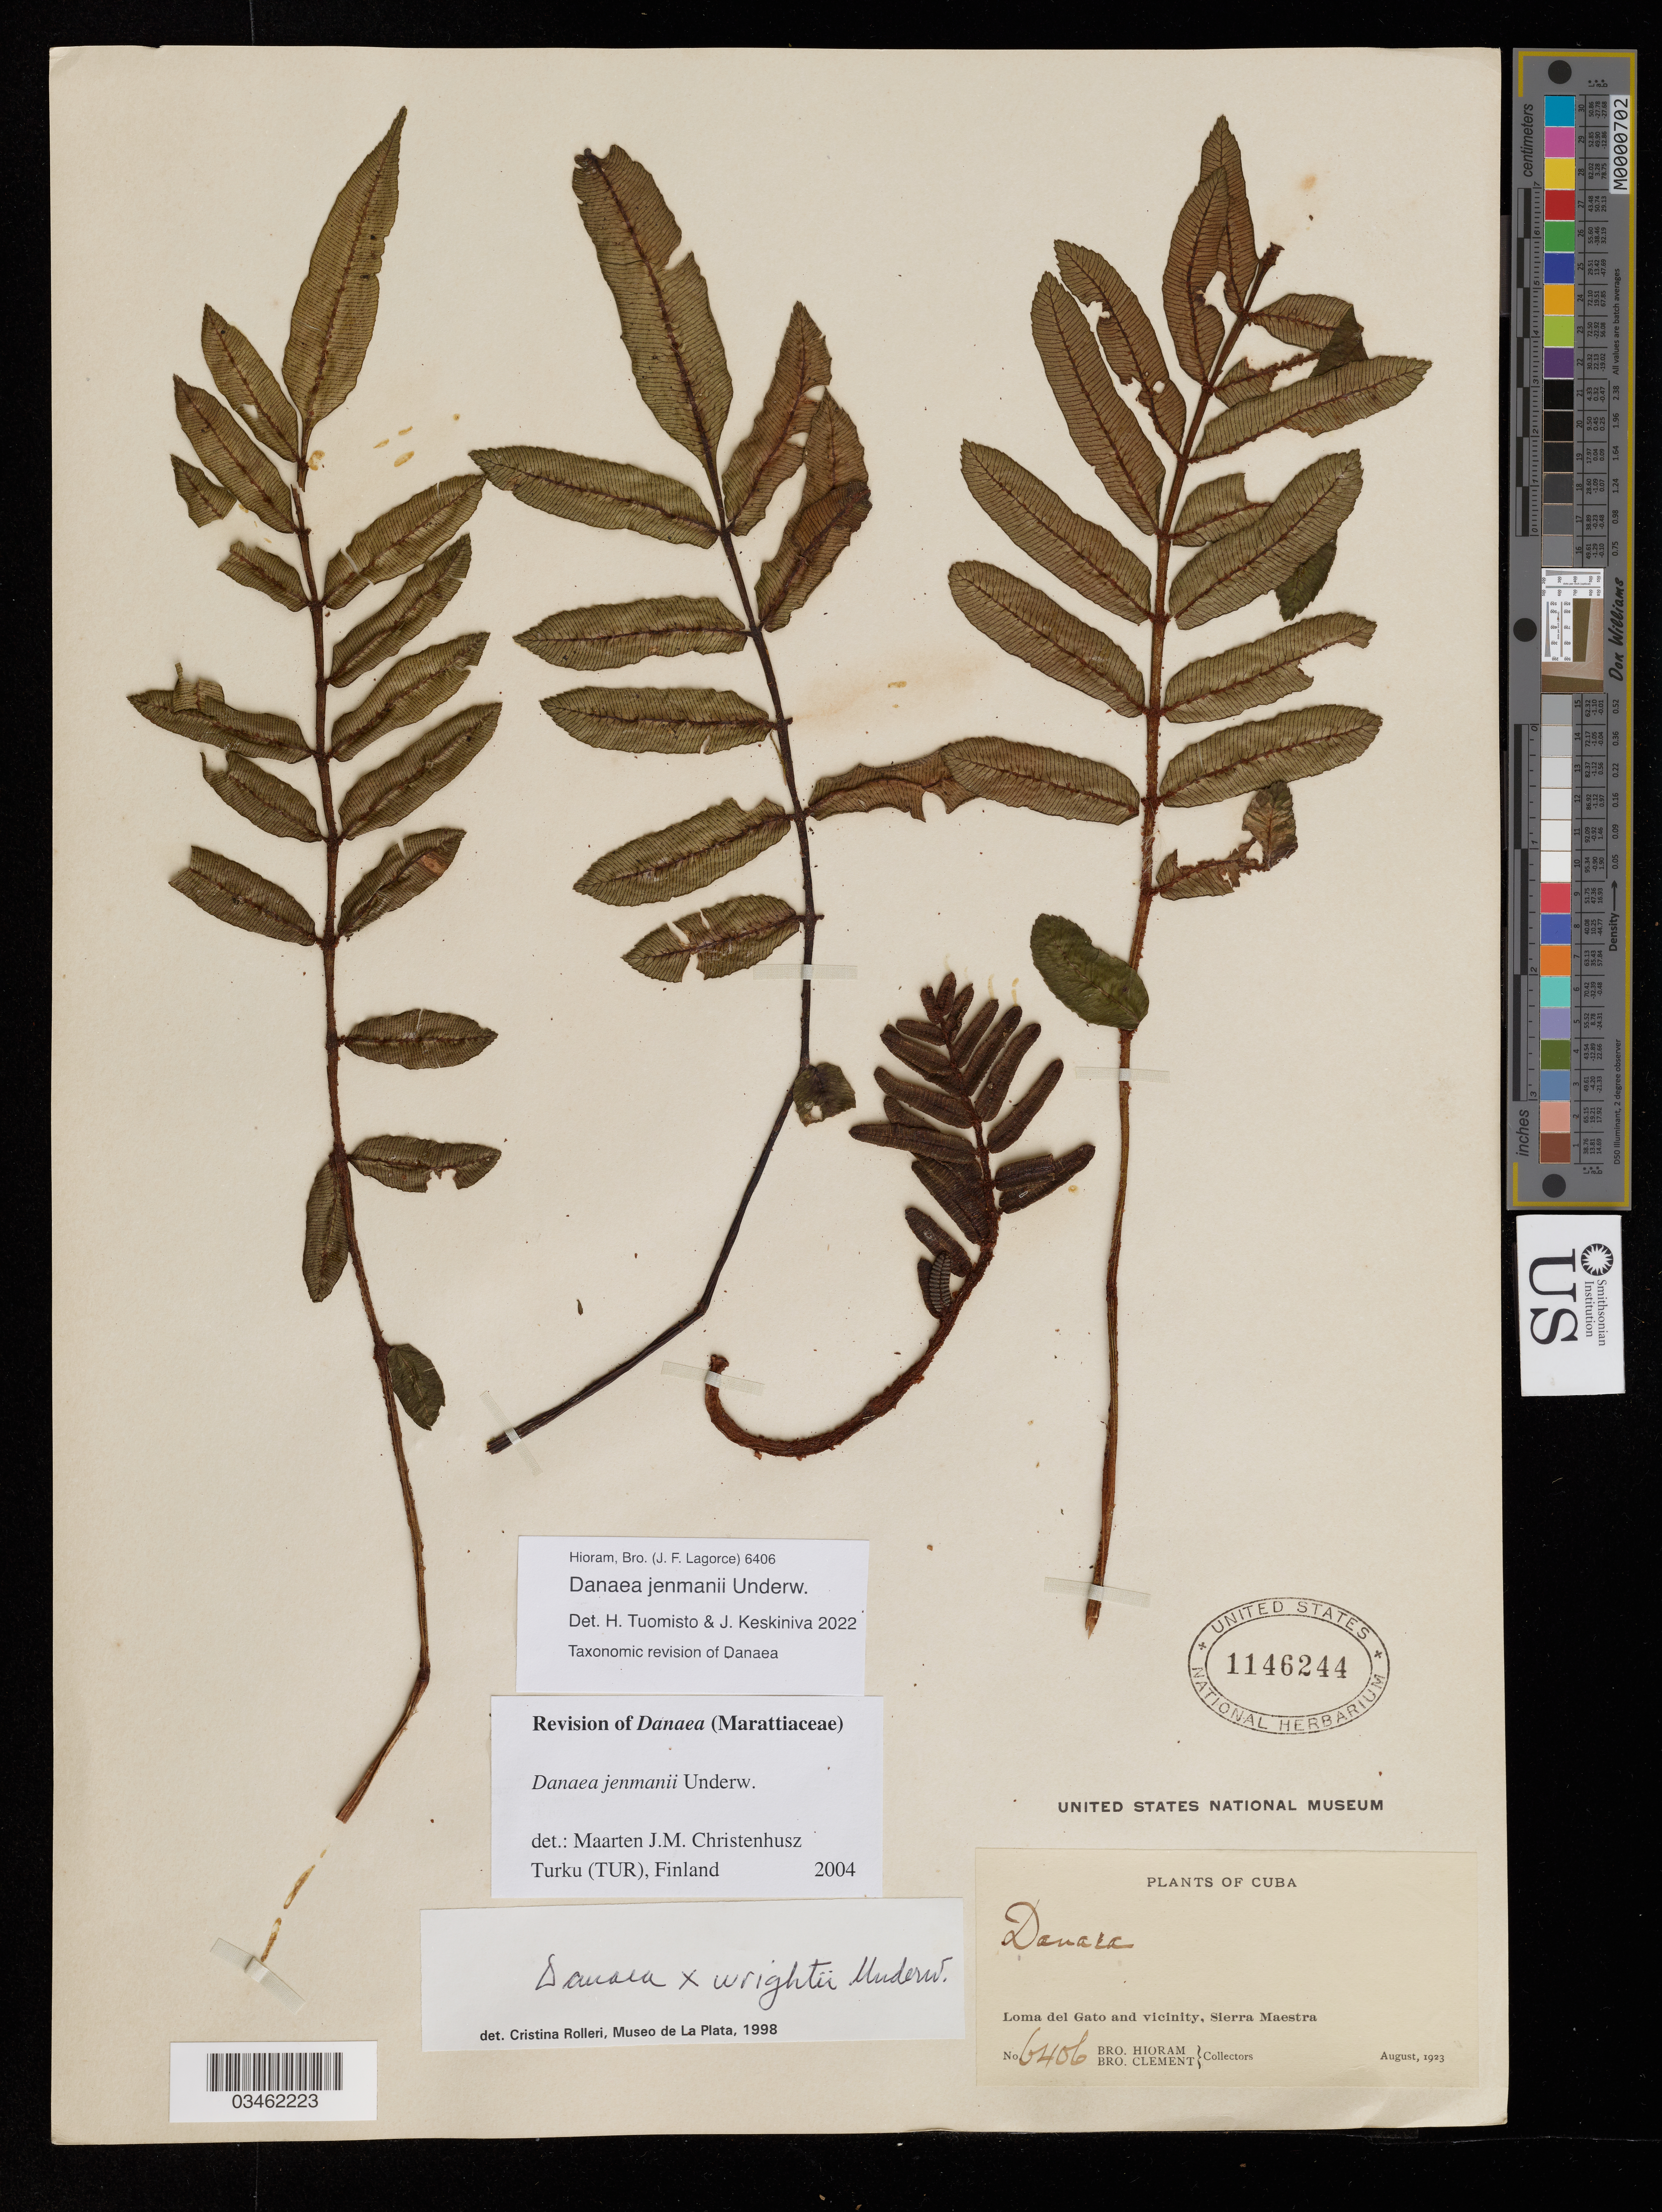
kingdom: Plantae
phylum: Tracheophyta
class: Polypodiopsida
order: Marattiales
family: Marattiaceae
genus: Danaea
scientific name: Danaea x jenmanii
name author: Underw.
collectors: Bro. Hioram & B. Clement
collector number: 6406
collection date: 1923-08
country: Cuba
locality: Loma del Gato and vicinity, Sierra Maestra.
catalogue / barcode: US 1146244